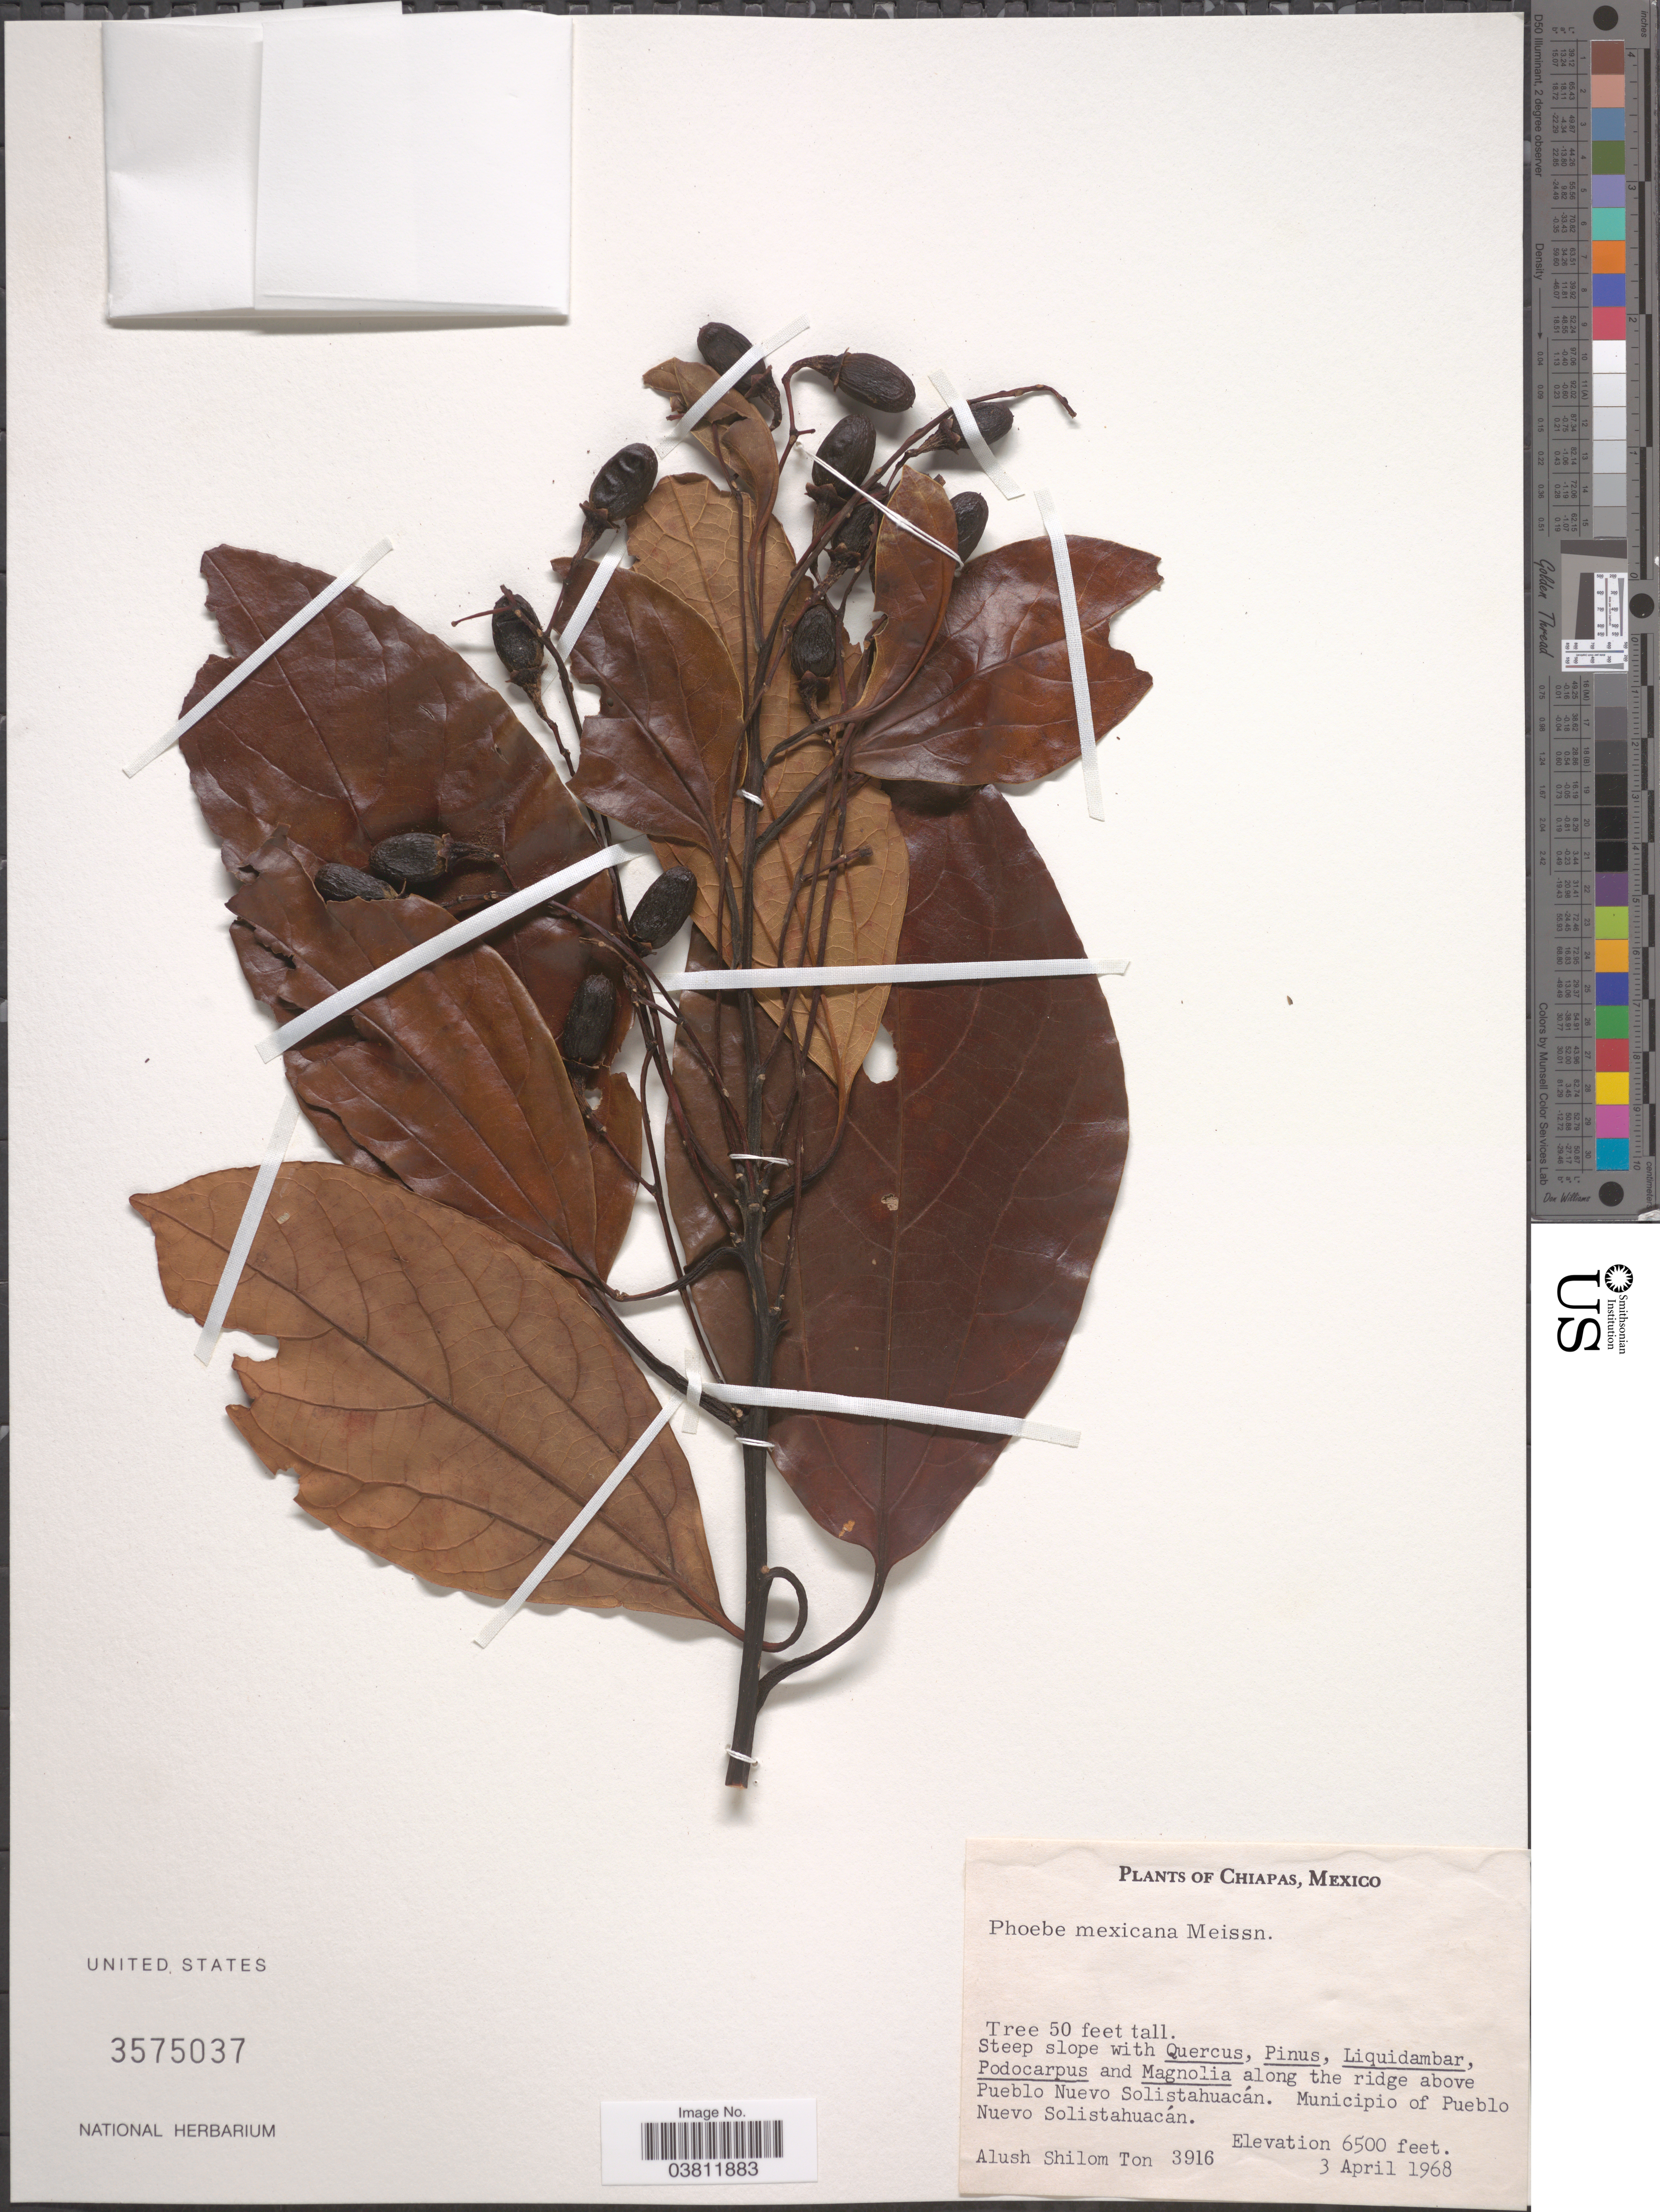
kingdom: Plantae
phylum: Tracheophyta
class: Magnoliopsida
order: Laurales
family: Lauraceae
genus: Phoebe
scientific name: Phoebe mexicana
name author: Meisn.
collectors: A. M. Ton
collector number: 3916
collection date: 1968-04-03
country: Mexico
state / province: Chiapas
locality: Along the ridge above Pueblo Nuevo Solistahuacán. Municipio of Pueblo Nuevo Solistahuacán.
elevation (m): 1981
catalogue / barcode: US 3575037